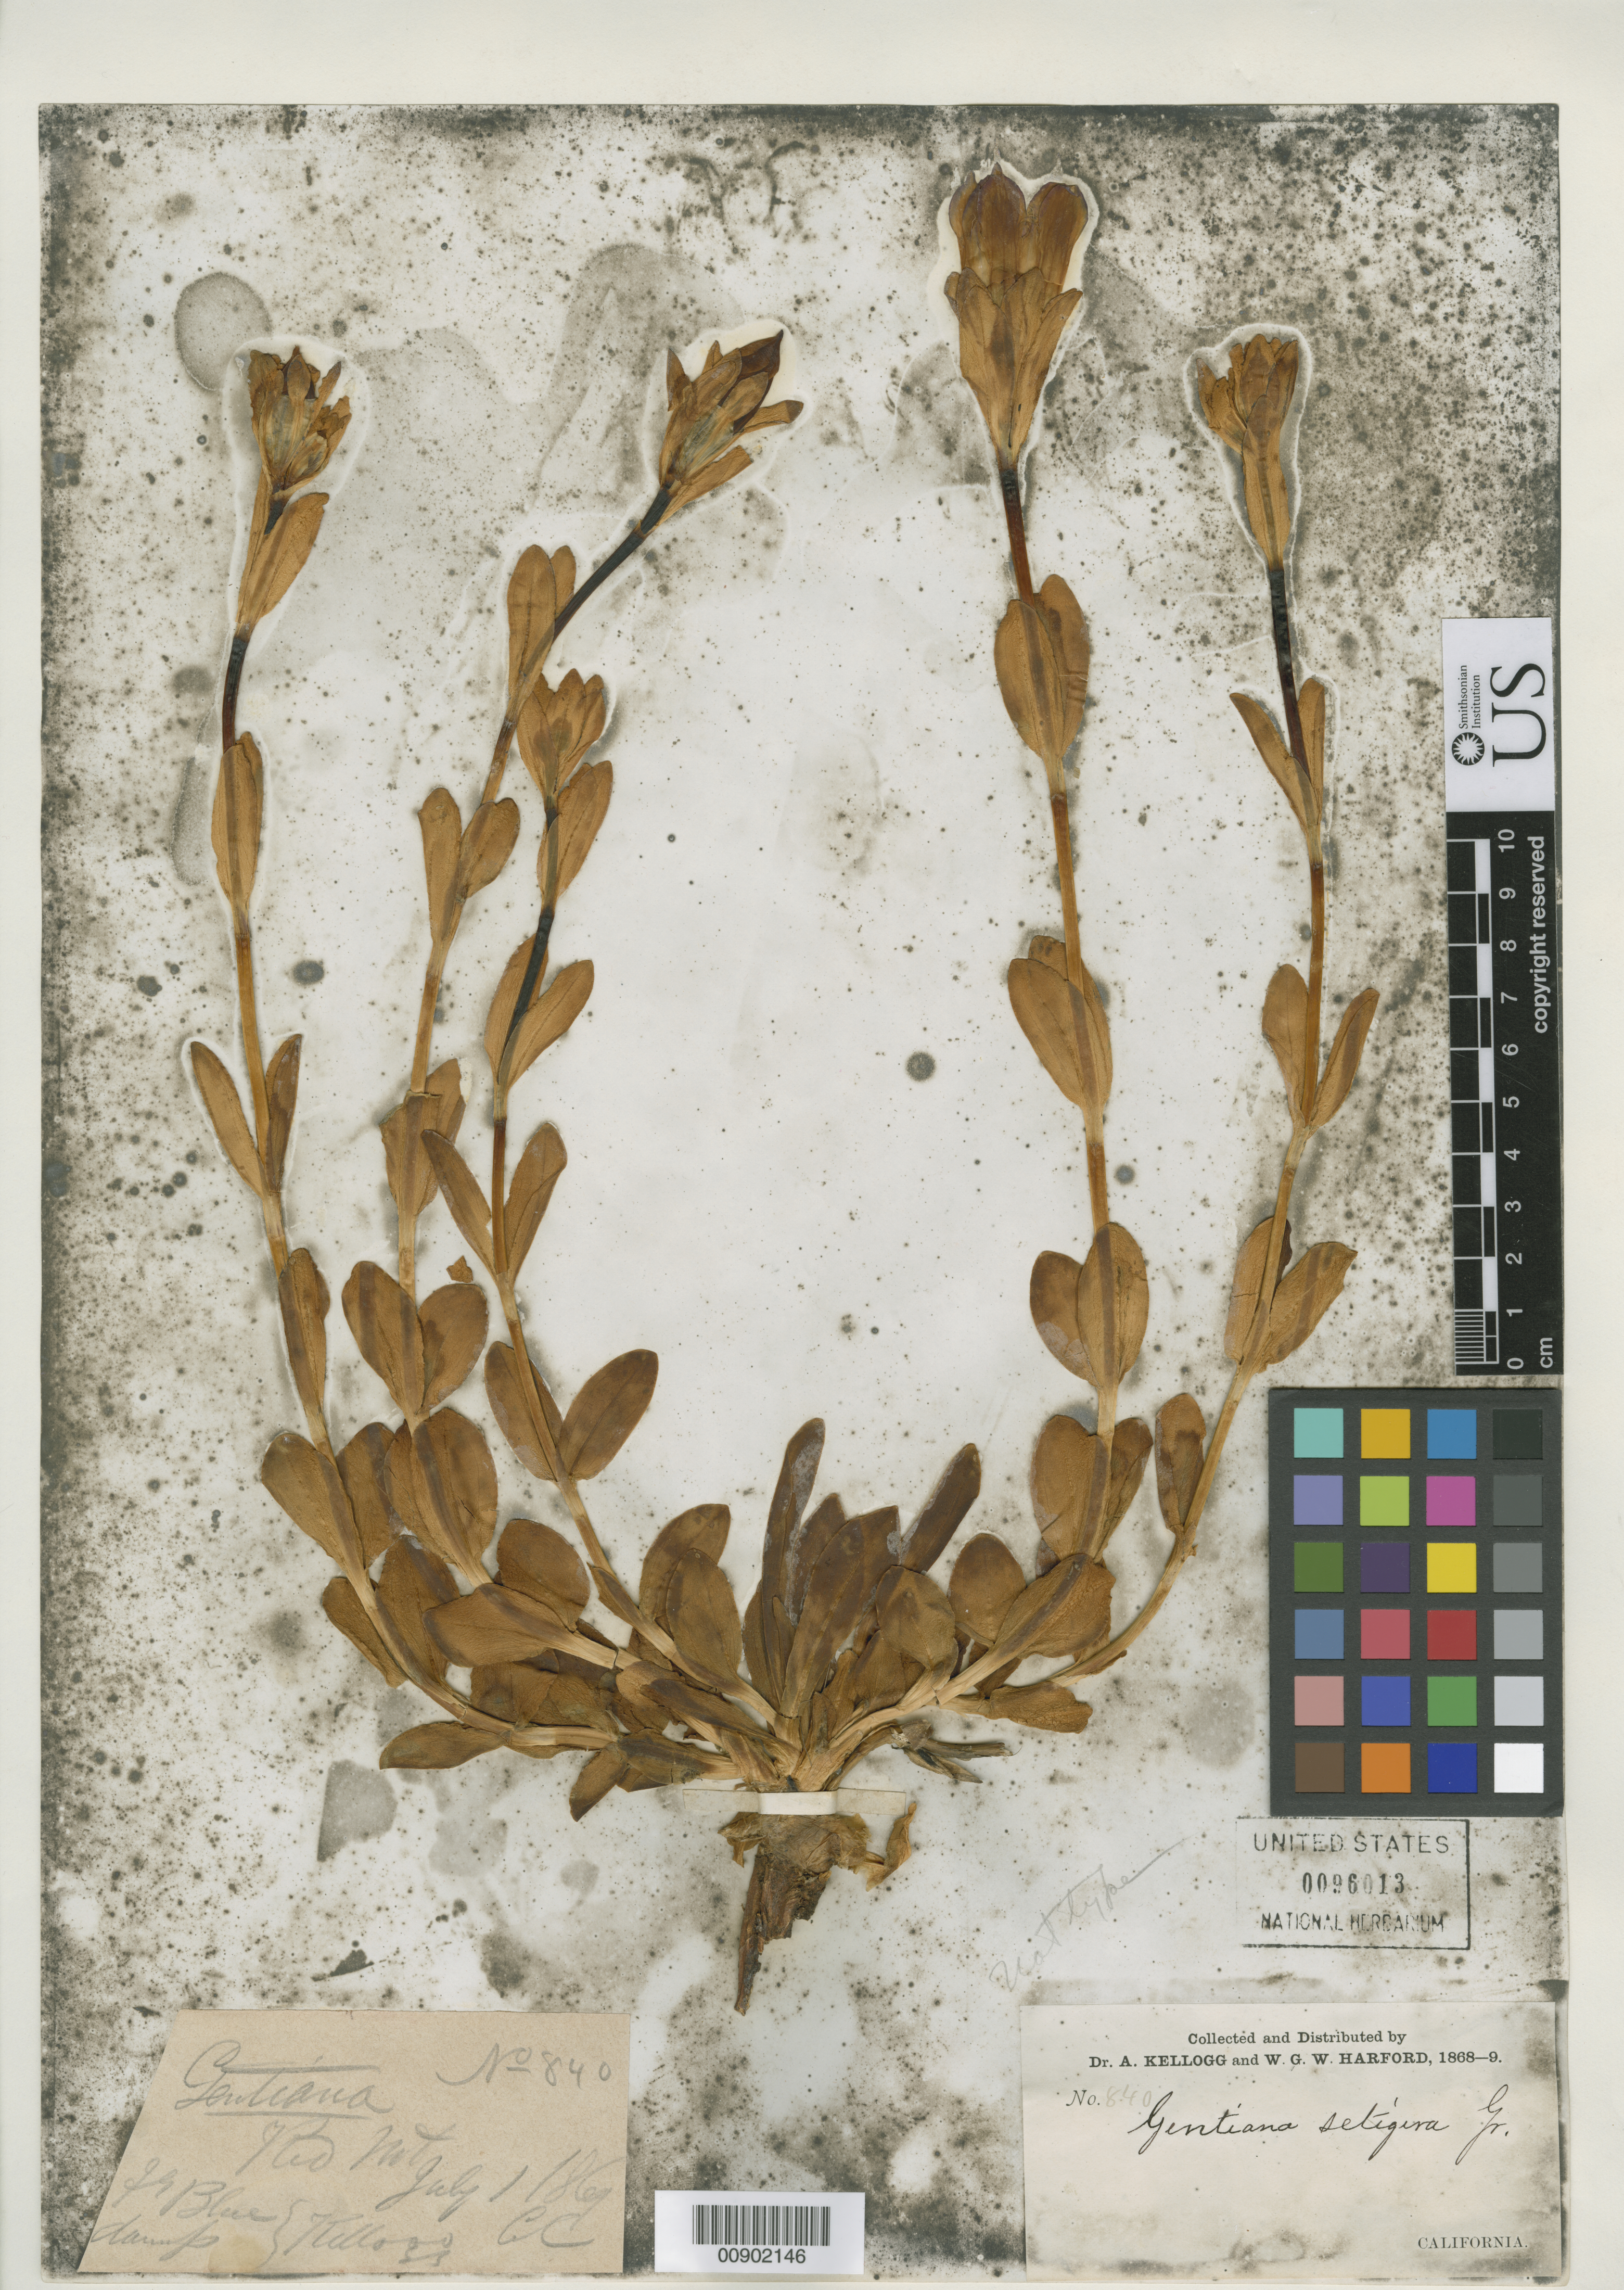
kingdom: Plantae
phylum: Tracheophyta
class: Magnoliopsida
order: Gentianales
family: Gentianaceae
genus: Gentiana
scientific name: Gentiana setigera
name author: A. Gray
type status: Isotype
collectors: A. Kellogg & W. G. W. Harford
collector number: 840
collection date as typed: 01 Jul 1869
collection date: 1869-07-01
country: United States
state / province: California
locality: Red Mts.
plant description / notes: Protologue, "Red Mountain, Mendocino County, California, Bolander, no. 840 of Kellogg and Harford's distribution." US sheet annotated "not type" in unknown hand but label data match specimen recorded as holotype at HUH.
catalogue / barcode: US 96013